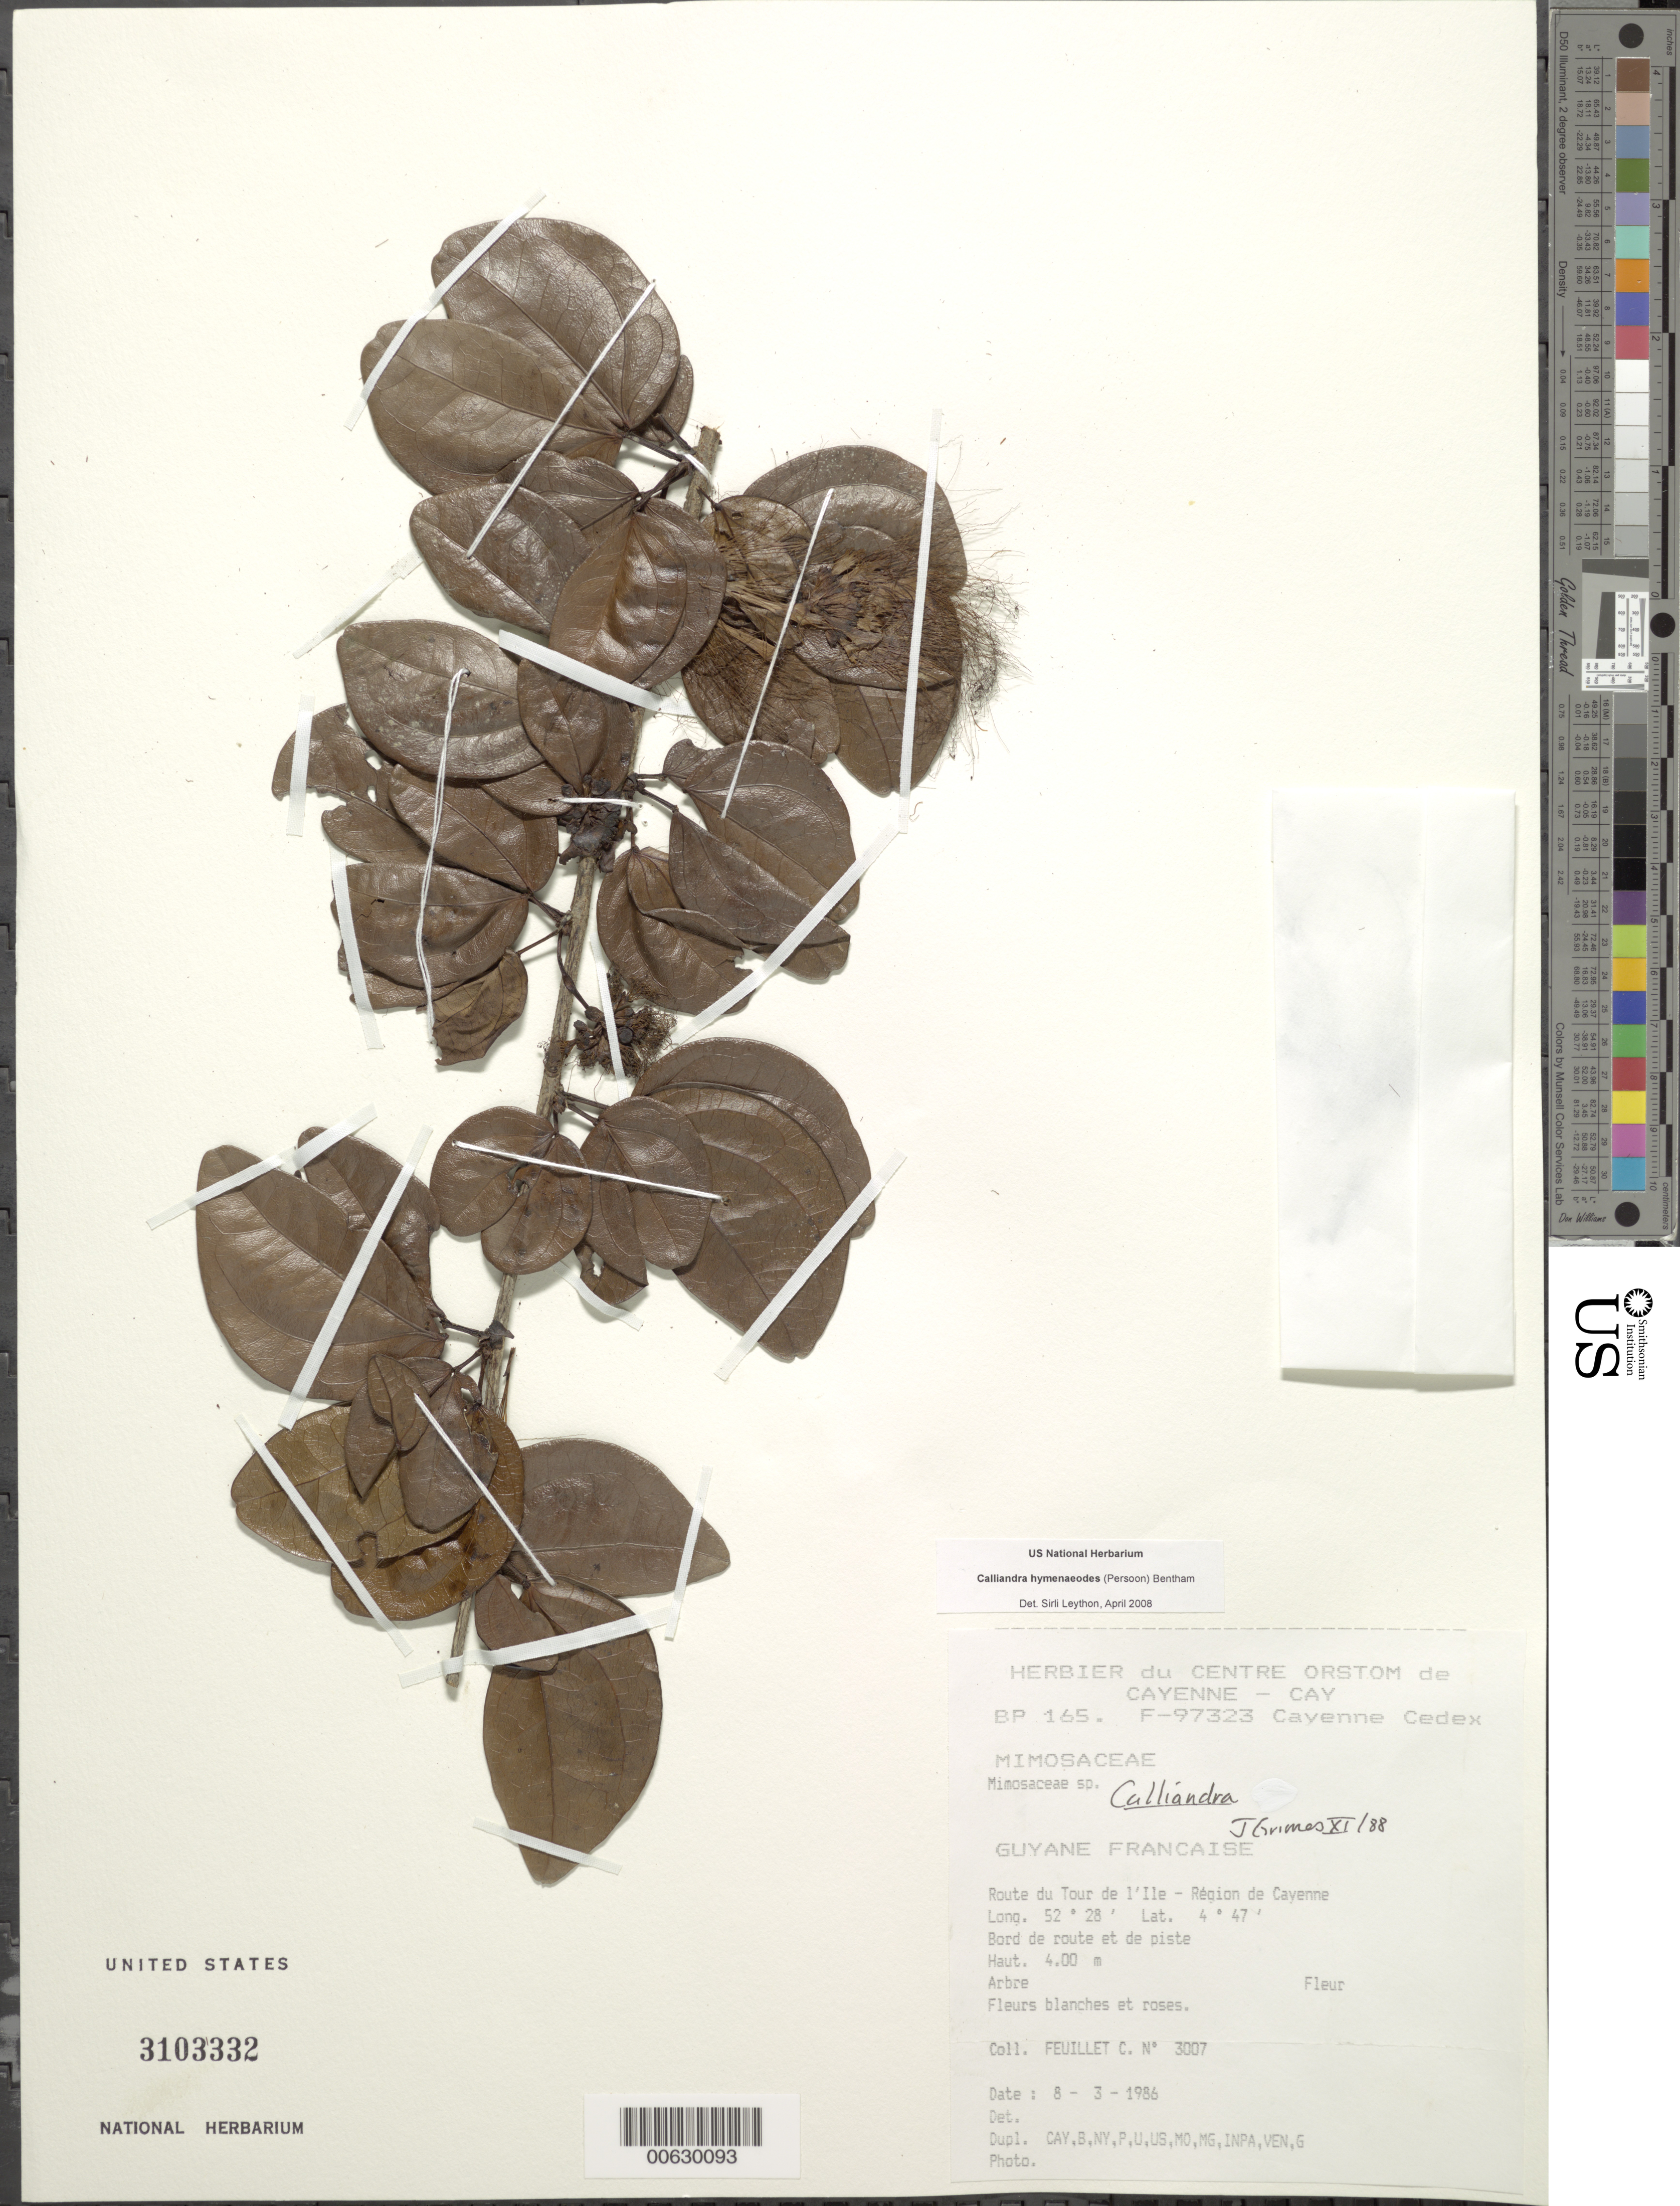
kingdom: Plantae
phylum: Tracheophyta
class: Magnoliopsida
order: Fabales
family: Fabaceae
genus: Calliandra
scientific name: Calliandra hymenaeoides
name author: (Rich.) Benth.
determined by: Leython, S.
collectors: C. Feuillet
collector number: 3007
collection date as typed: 8-Mar-86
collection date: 1986-03-08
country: French Guiana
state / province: Cayenne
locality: Cayenne, route du tour de l'Ile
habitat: Borde de route et de piste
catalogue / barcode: US 3103332